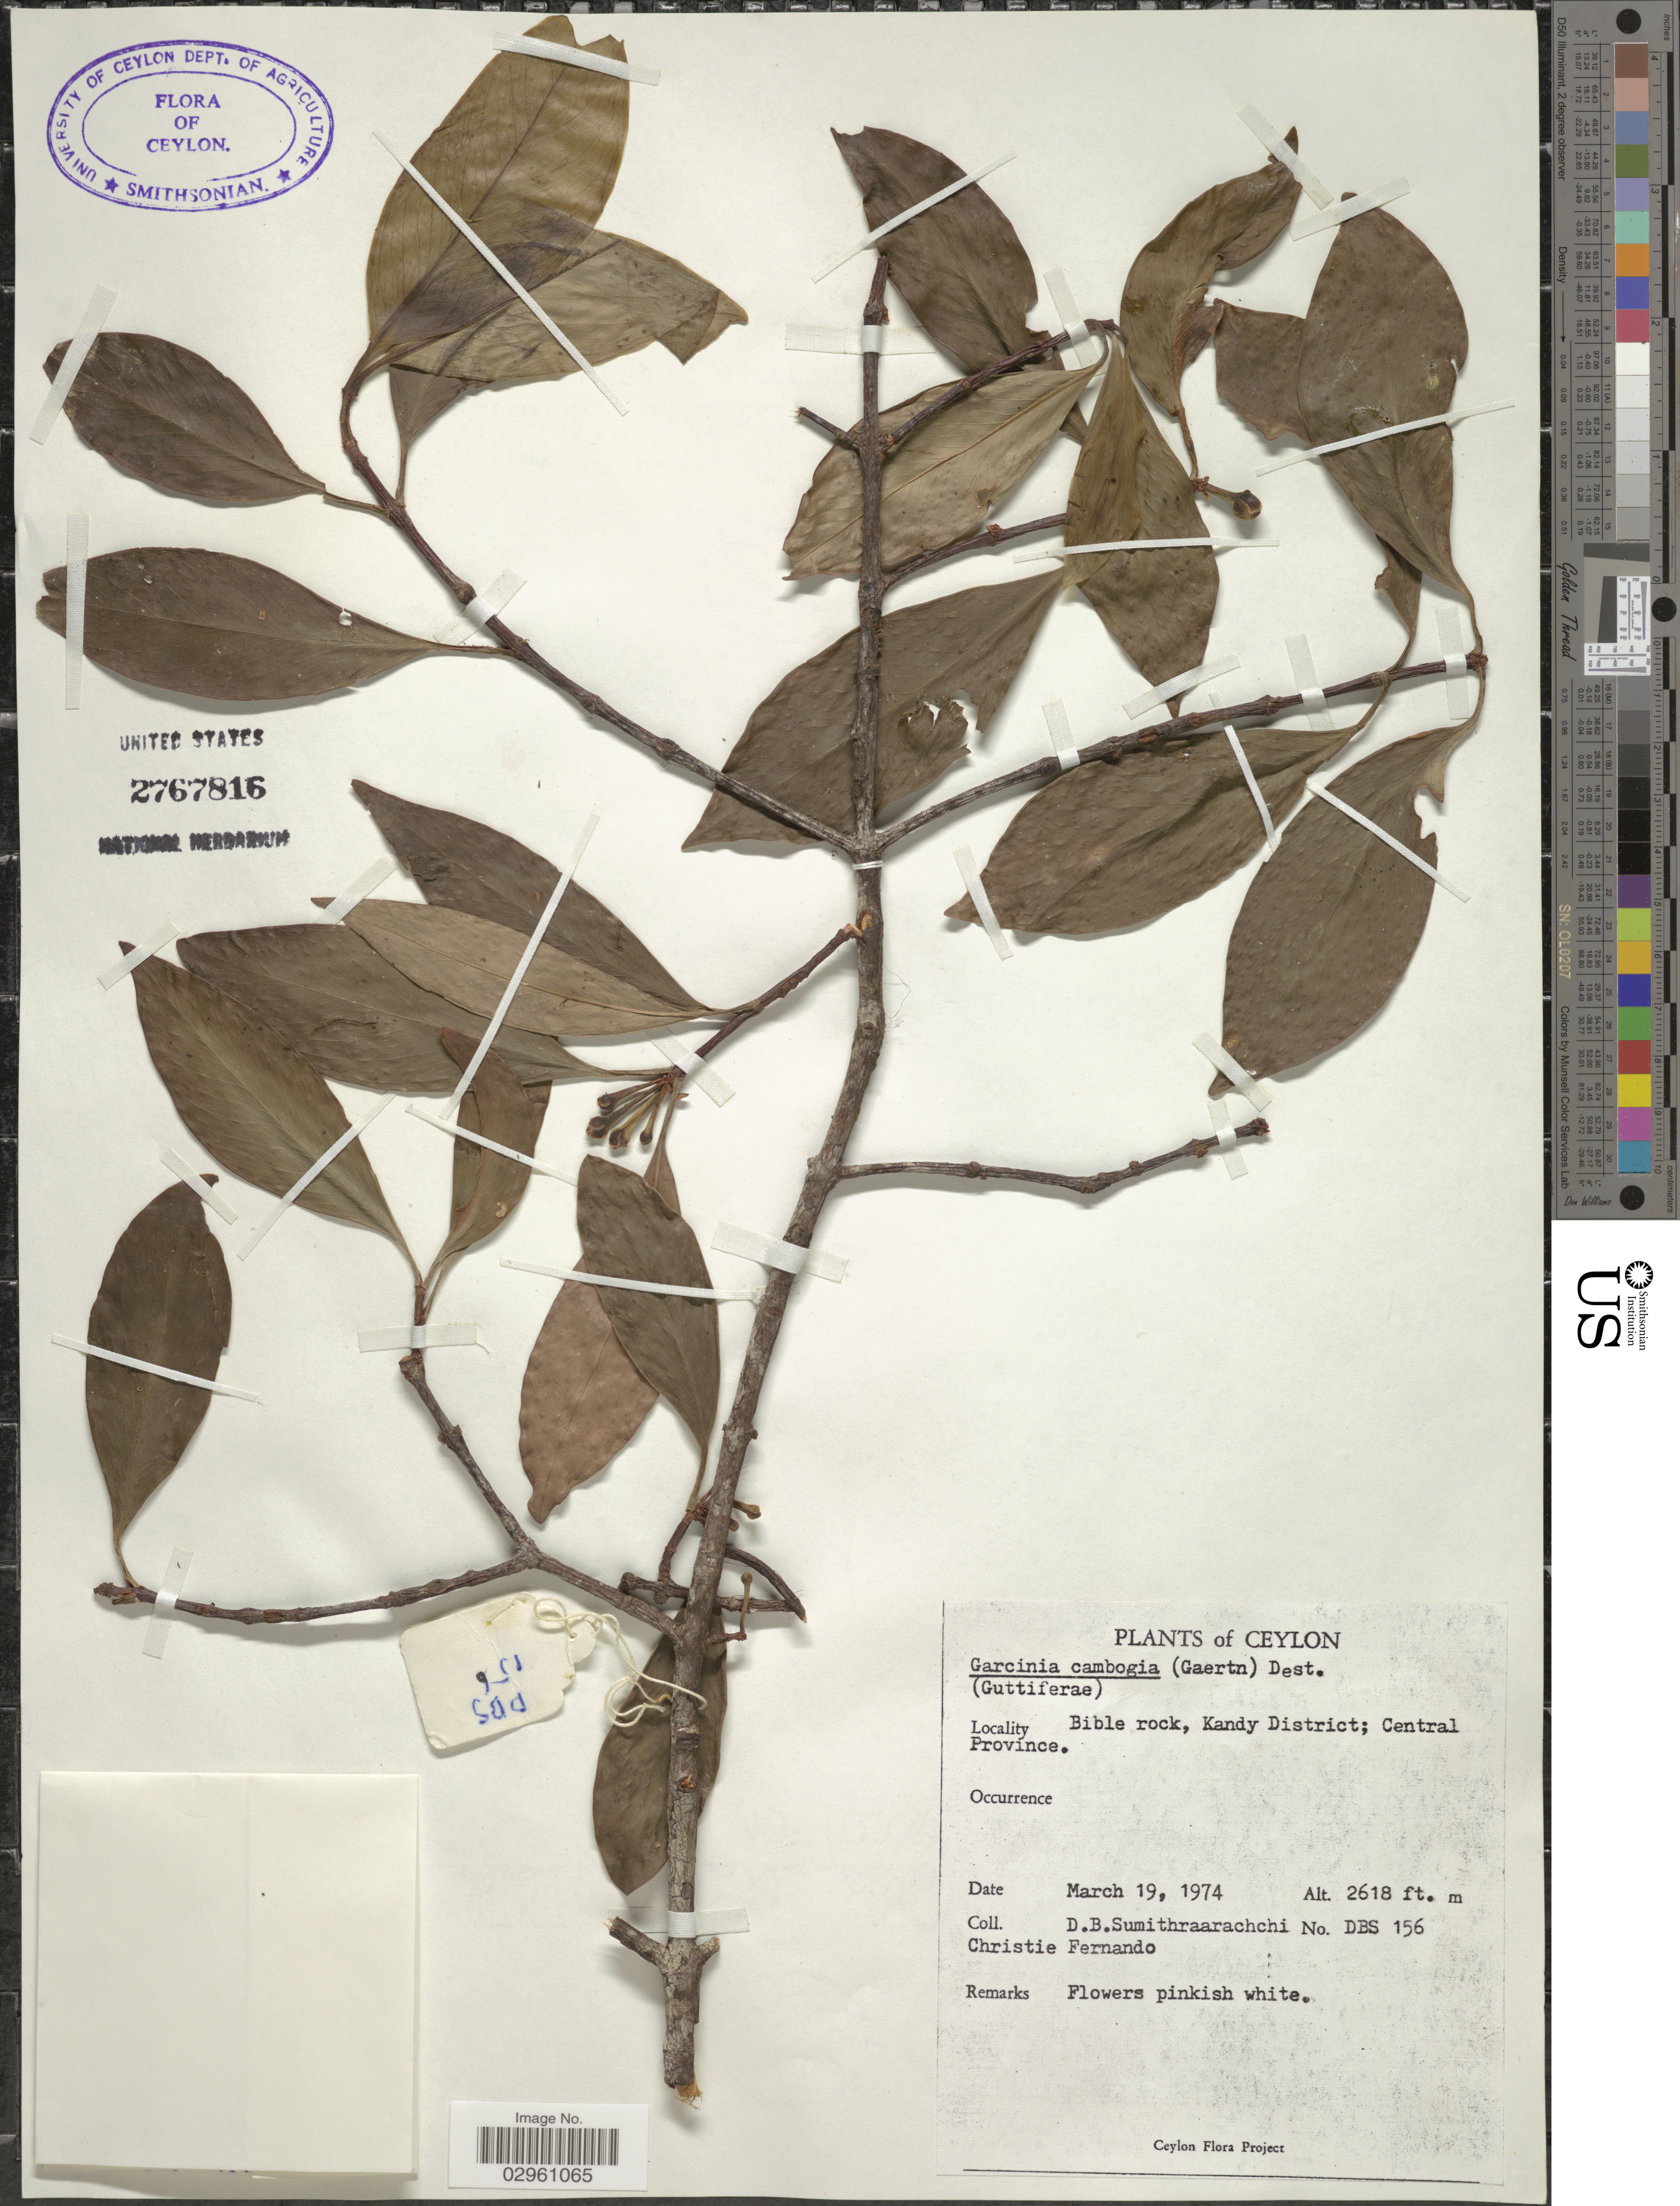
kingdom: Plantae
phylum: Tracheophyta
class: Magnoliopsida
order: Malpighiales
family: Clusiaceae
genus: Garcinia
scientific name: Garcinia cambogia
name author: Desr.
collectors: D. B. Sumithraarachchi & C. Fernando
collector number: DSB156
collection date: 1974-03-19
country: Sri Lanka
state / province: Central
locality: Ceylon. Bible rock, Kandy District; Central Province.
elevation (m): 798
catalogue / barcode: US 2767816